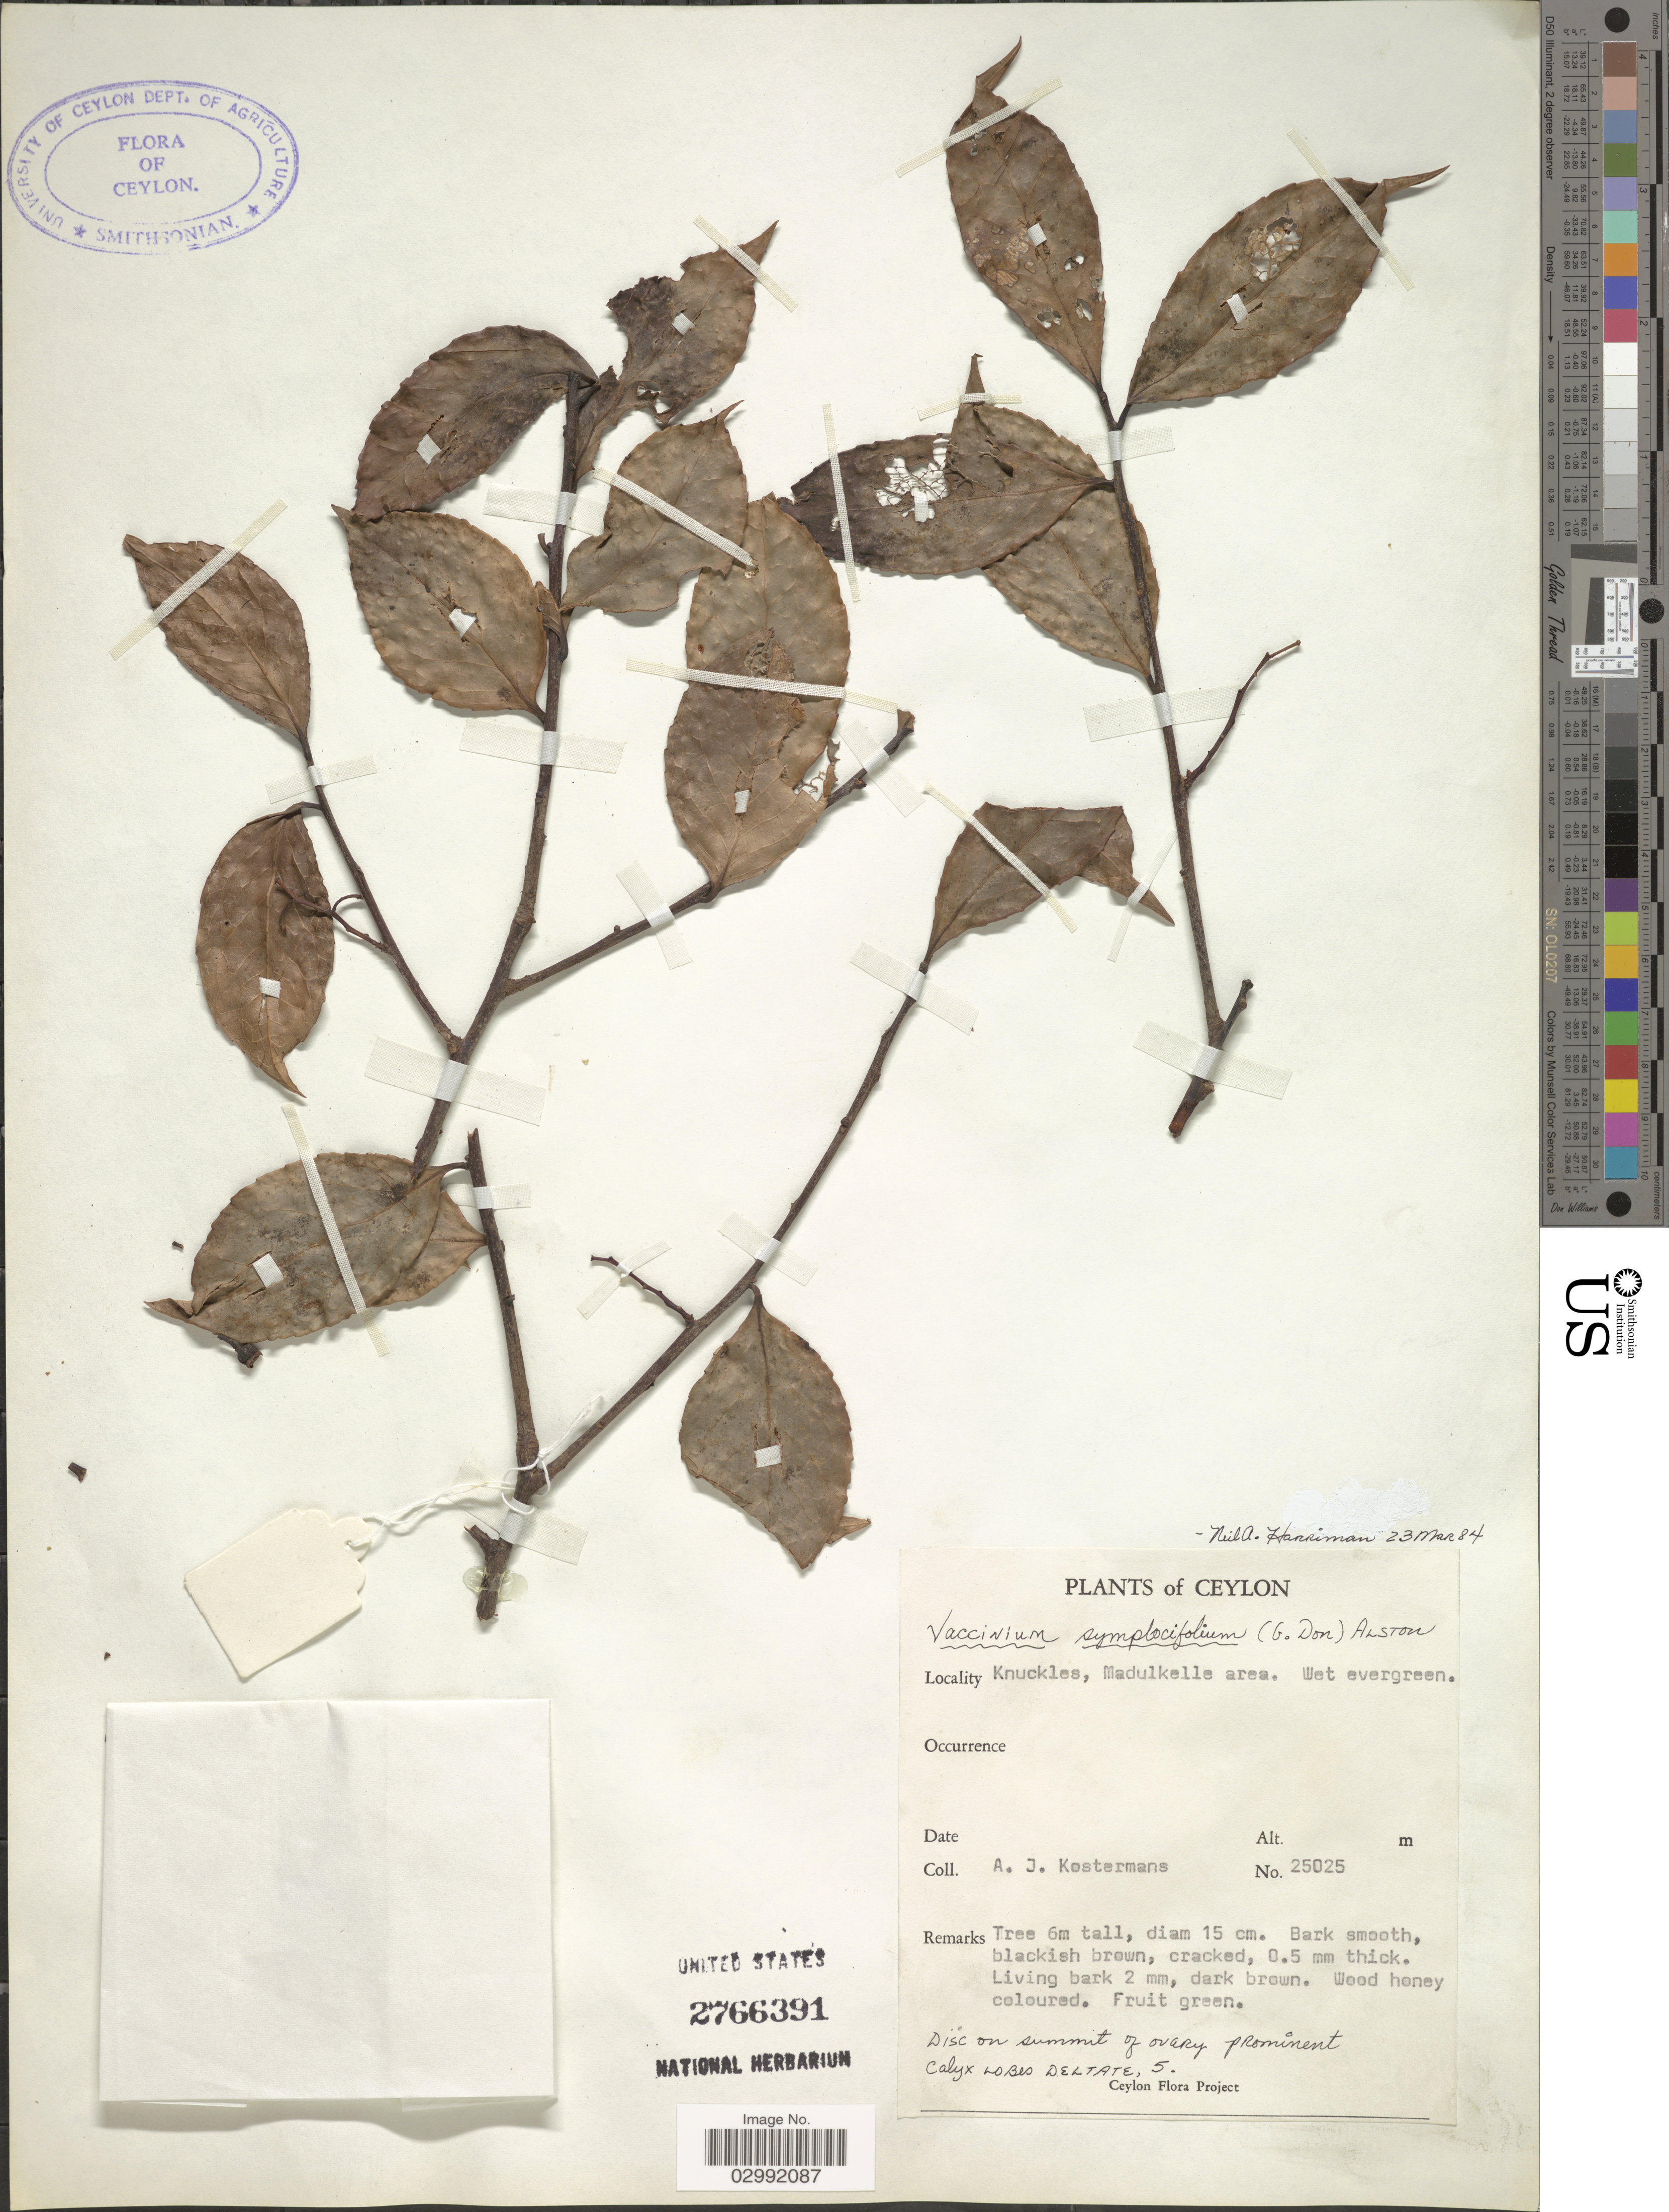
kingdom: Plantae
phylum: Tracheophyta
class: Magnoliopsida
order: Ericales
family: Ericaceae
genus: Vaccinium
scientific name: Vaccinium leschenaultii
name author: Wight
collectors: A. J. G. Kostermans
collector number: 25025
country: Sri Lanka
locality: Ceylon, Knuckles, Madulkelle area.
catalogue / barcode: US 2766391